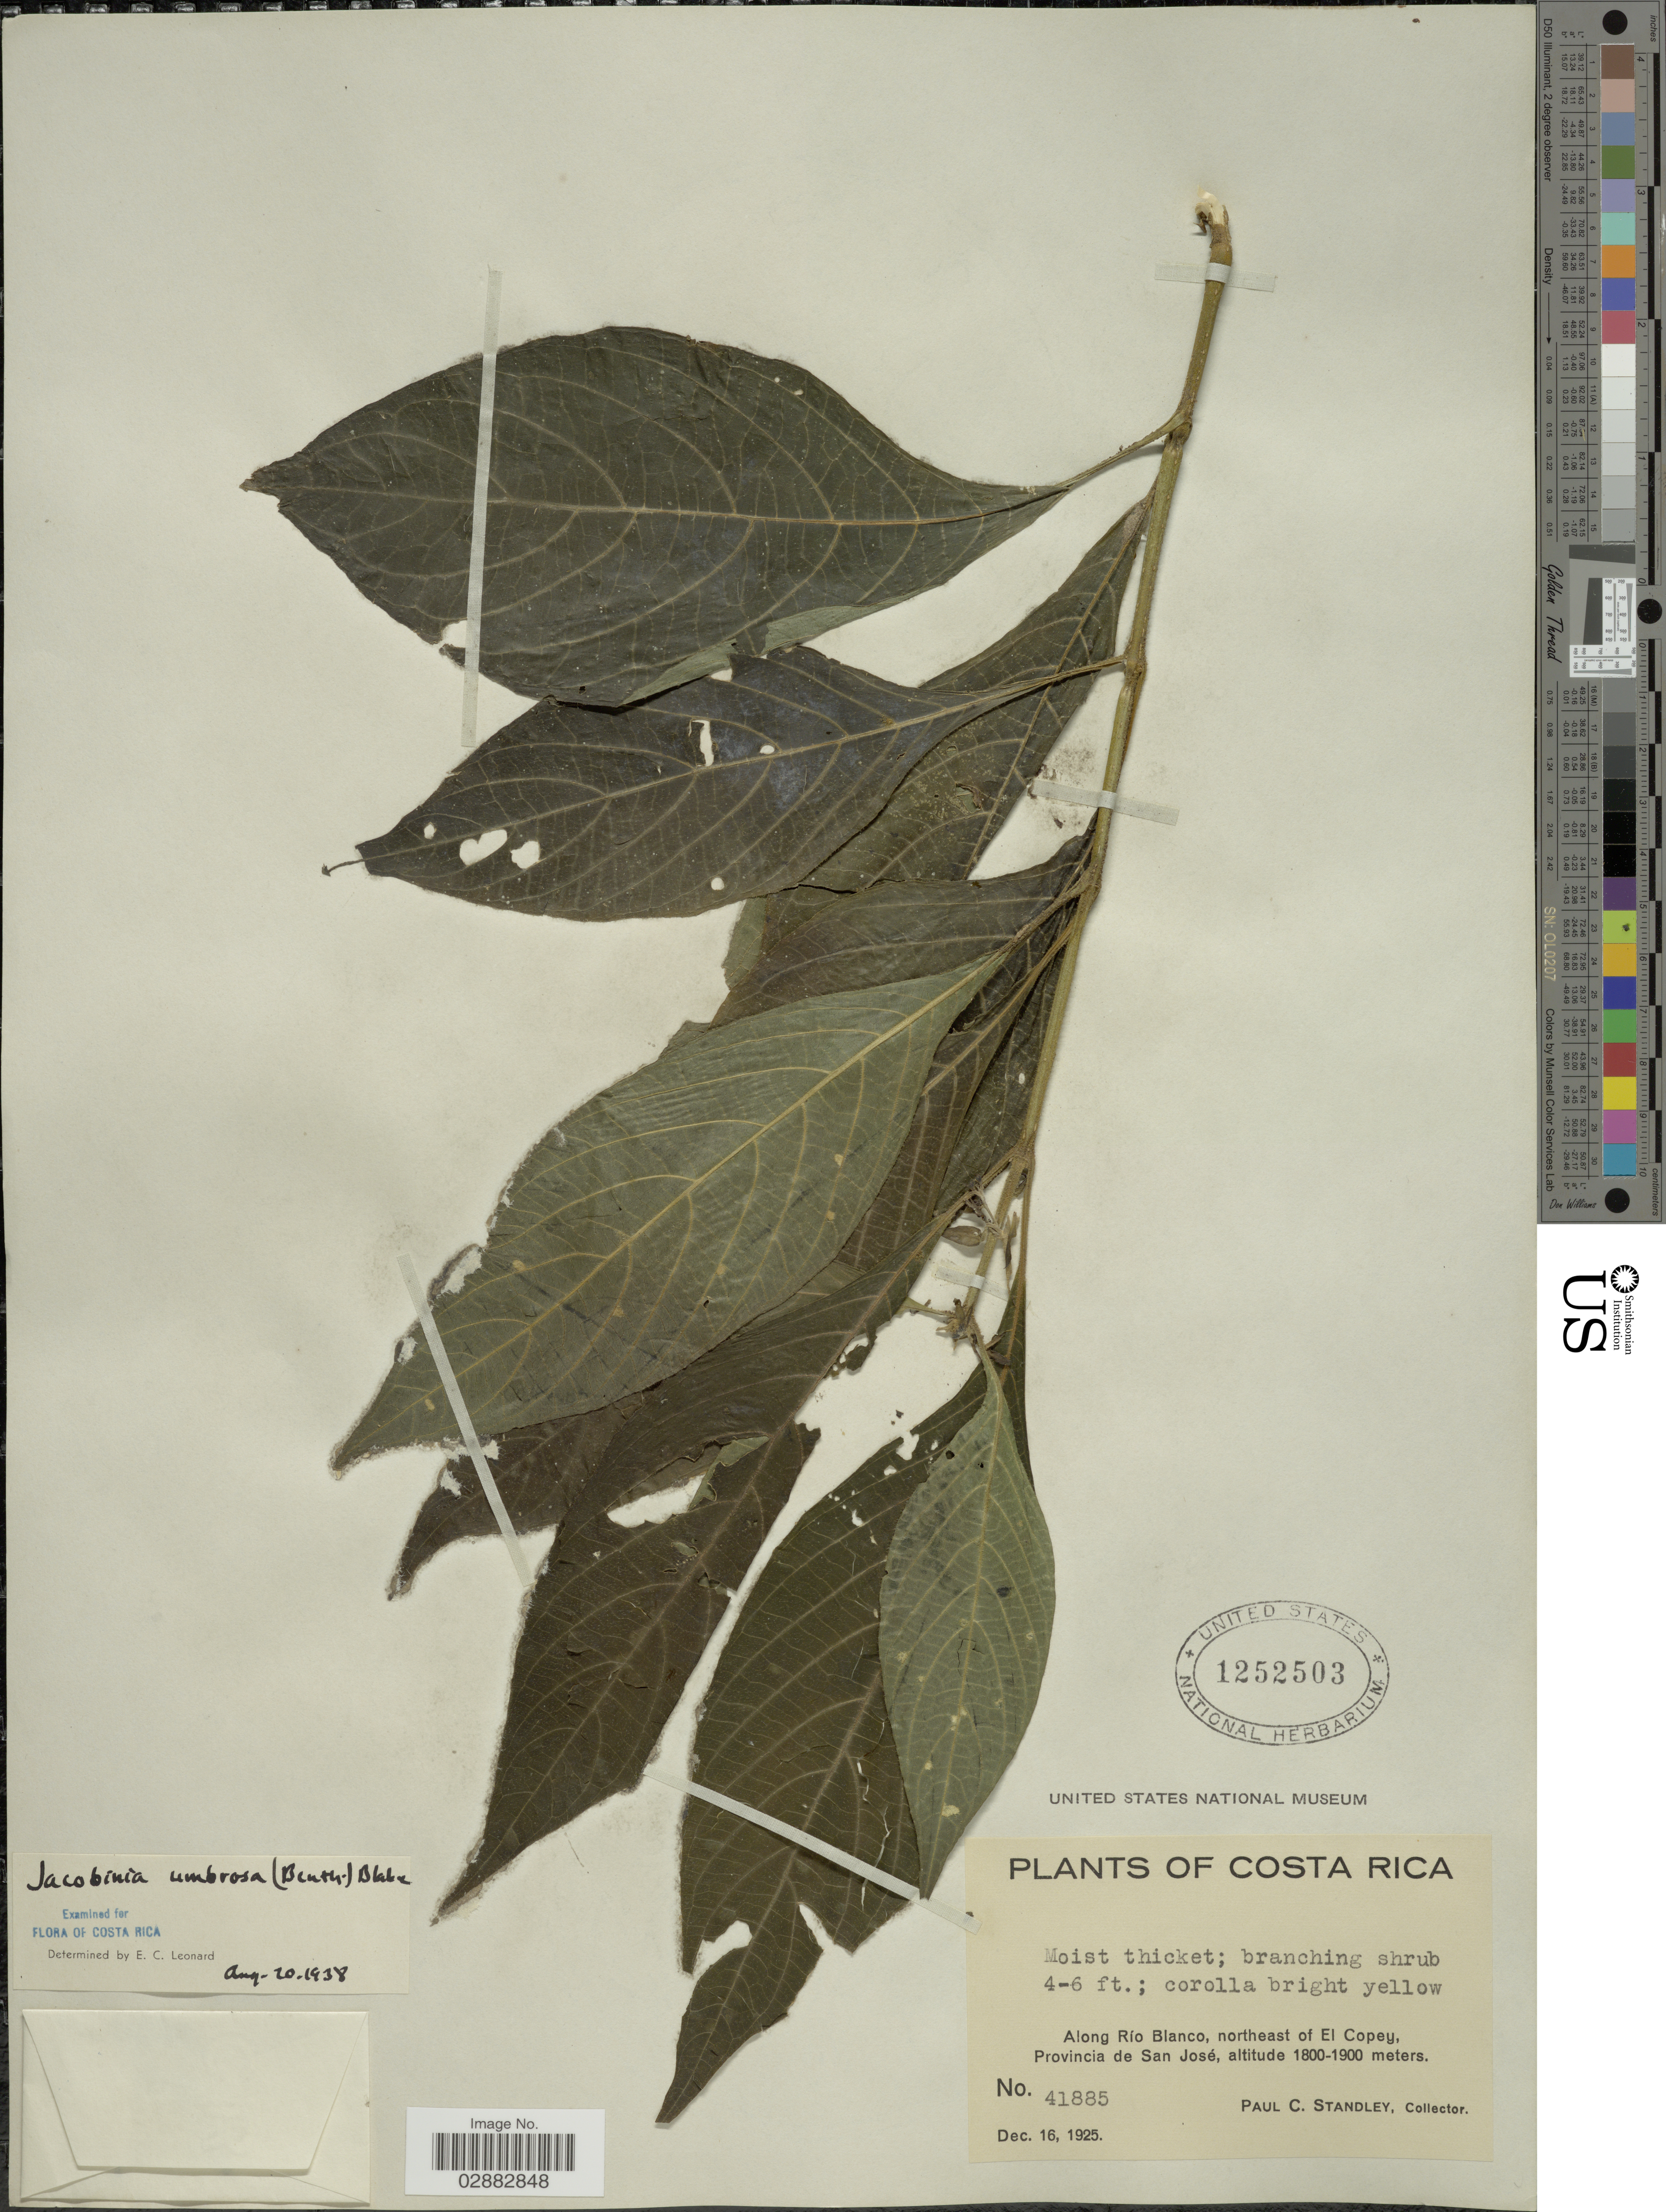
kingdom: Plantae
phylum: Tracheophyta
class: Magnoliopsida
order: Lamiales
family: Acanthaceae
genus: Jacobinia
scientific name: Jacobinia umbrosa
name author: (Benth.) S.F. Blake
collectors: P. C. Standley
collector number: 41885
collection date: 1925-12-16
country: Costa Rica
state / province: San José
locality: Along Río Blanco, northeast of El Copey, Provincia de San José.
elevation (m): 1800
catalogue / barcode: US 1252503